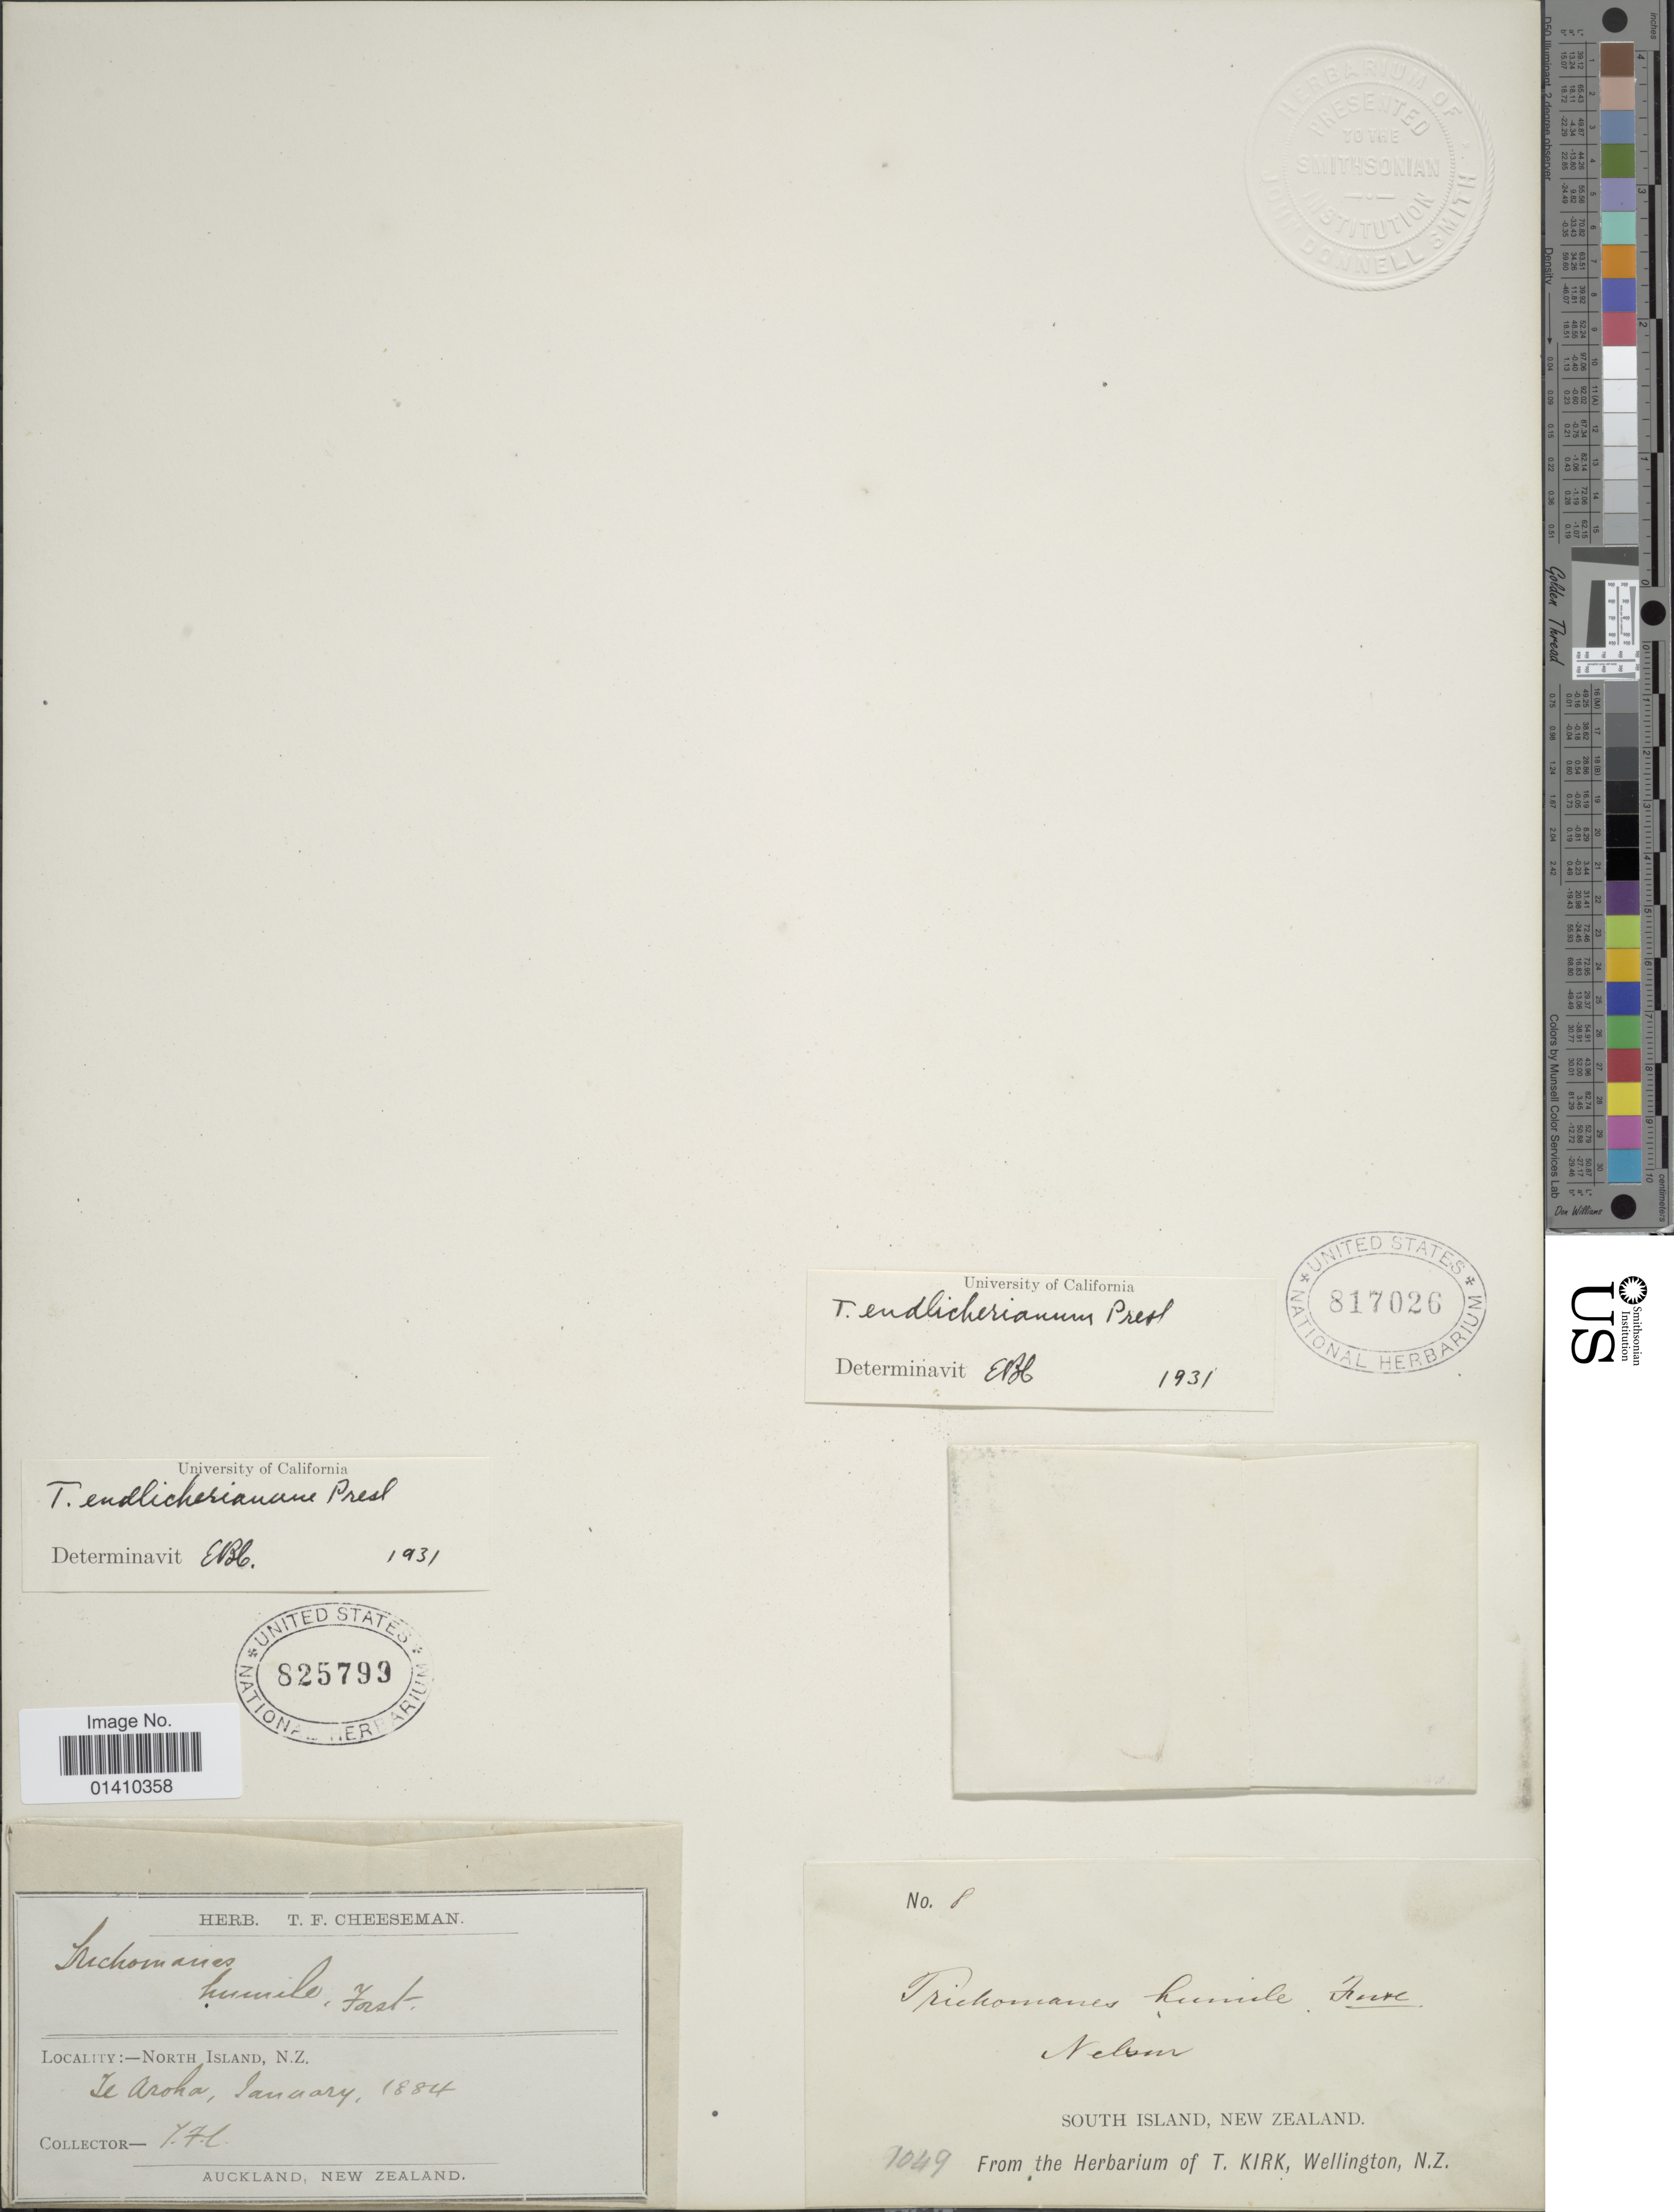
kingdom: Plantae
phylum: Tracheophyta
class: Polypodiopsida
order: Hymenophyllales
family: Hymenophyllaceae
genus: Polyphlebium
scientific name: Polyphlebium endlicherianum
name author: (C. Presl) Ebihara & K. Iwats.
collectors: T. F. Cheeseman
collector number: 8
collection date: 1884-01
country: New Zealand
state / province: Auckland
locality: North Island, N.Z. South Island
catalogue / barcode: US 825799